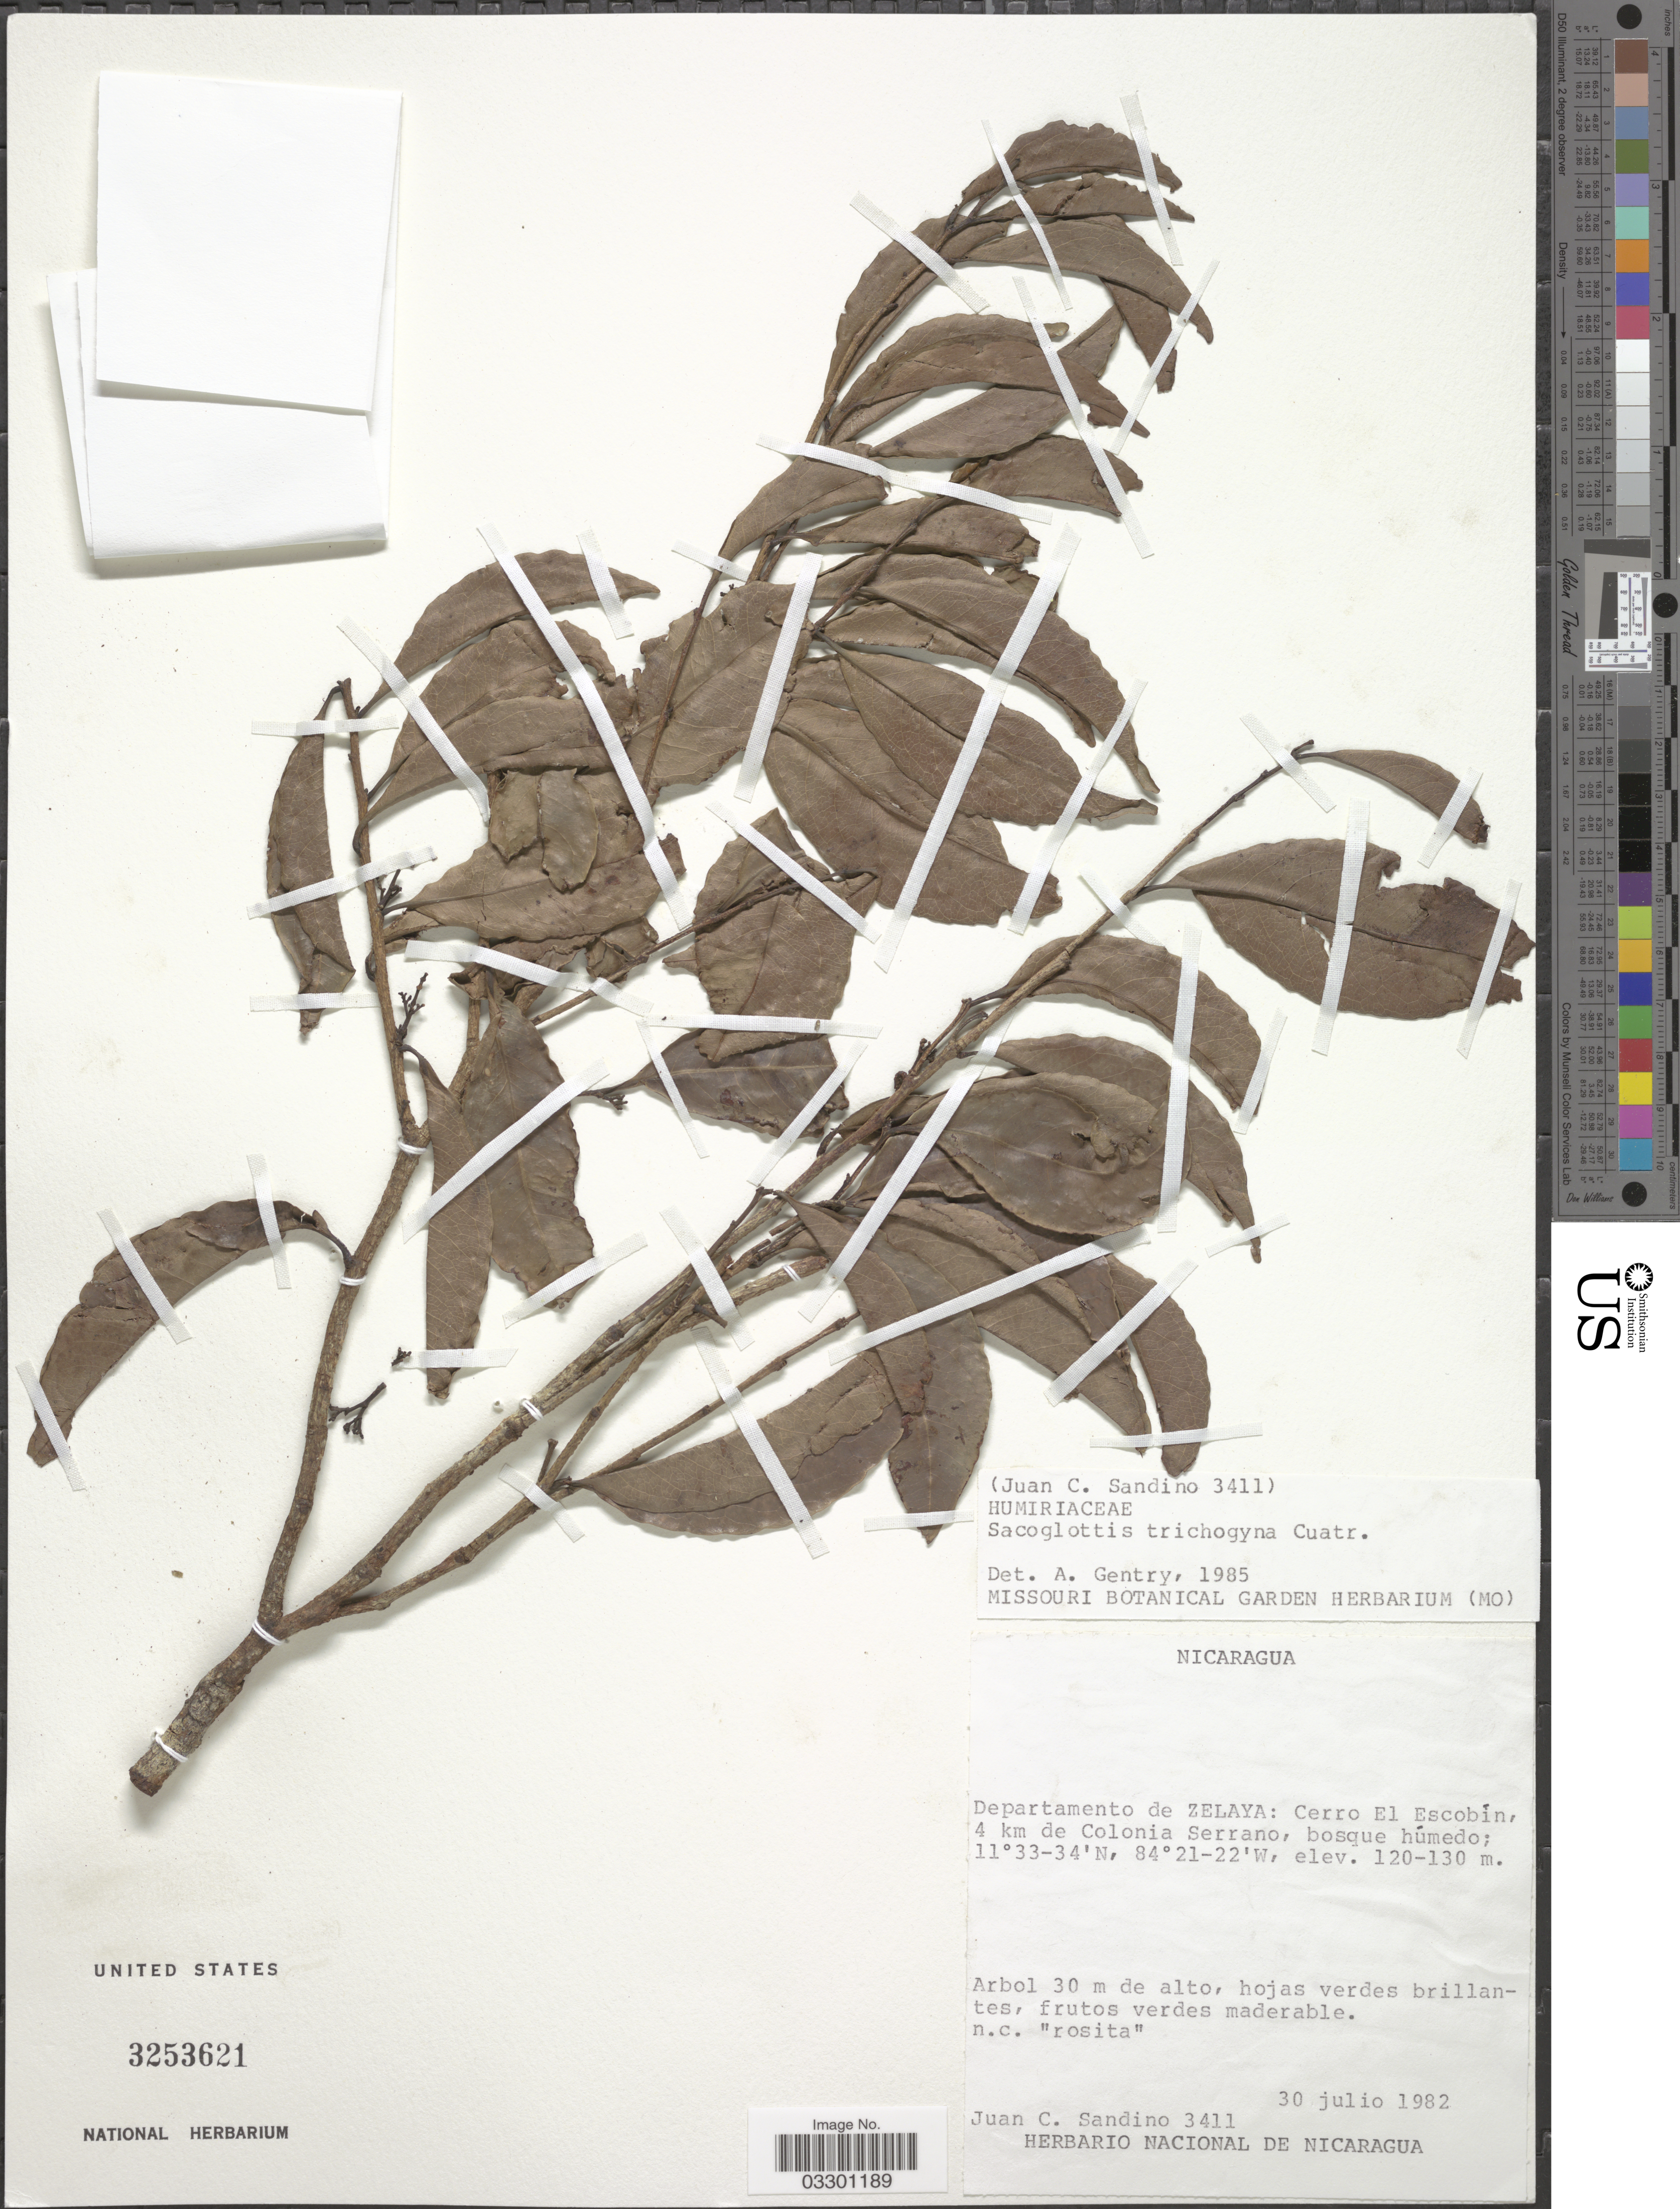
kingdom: Plantae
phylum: Tracheophyta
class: Magnoliopsida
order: Malpighiales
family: Humiriaceae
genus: Sacoglottis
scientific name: Sacoglottis trichogyna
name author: Cuatrec.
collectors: J. Sandino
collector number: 3411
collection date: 1982-07-30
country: Nicaragua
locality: Departamento de Zelaya: Cerro El Escobín, 4 km de Colonia Serrano.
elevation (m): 120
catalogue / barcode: US 3253621